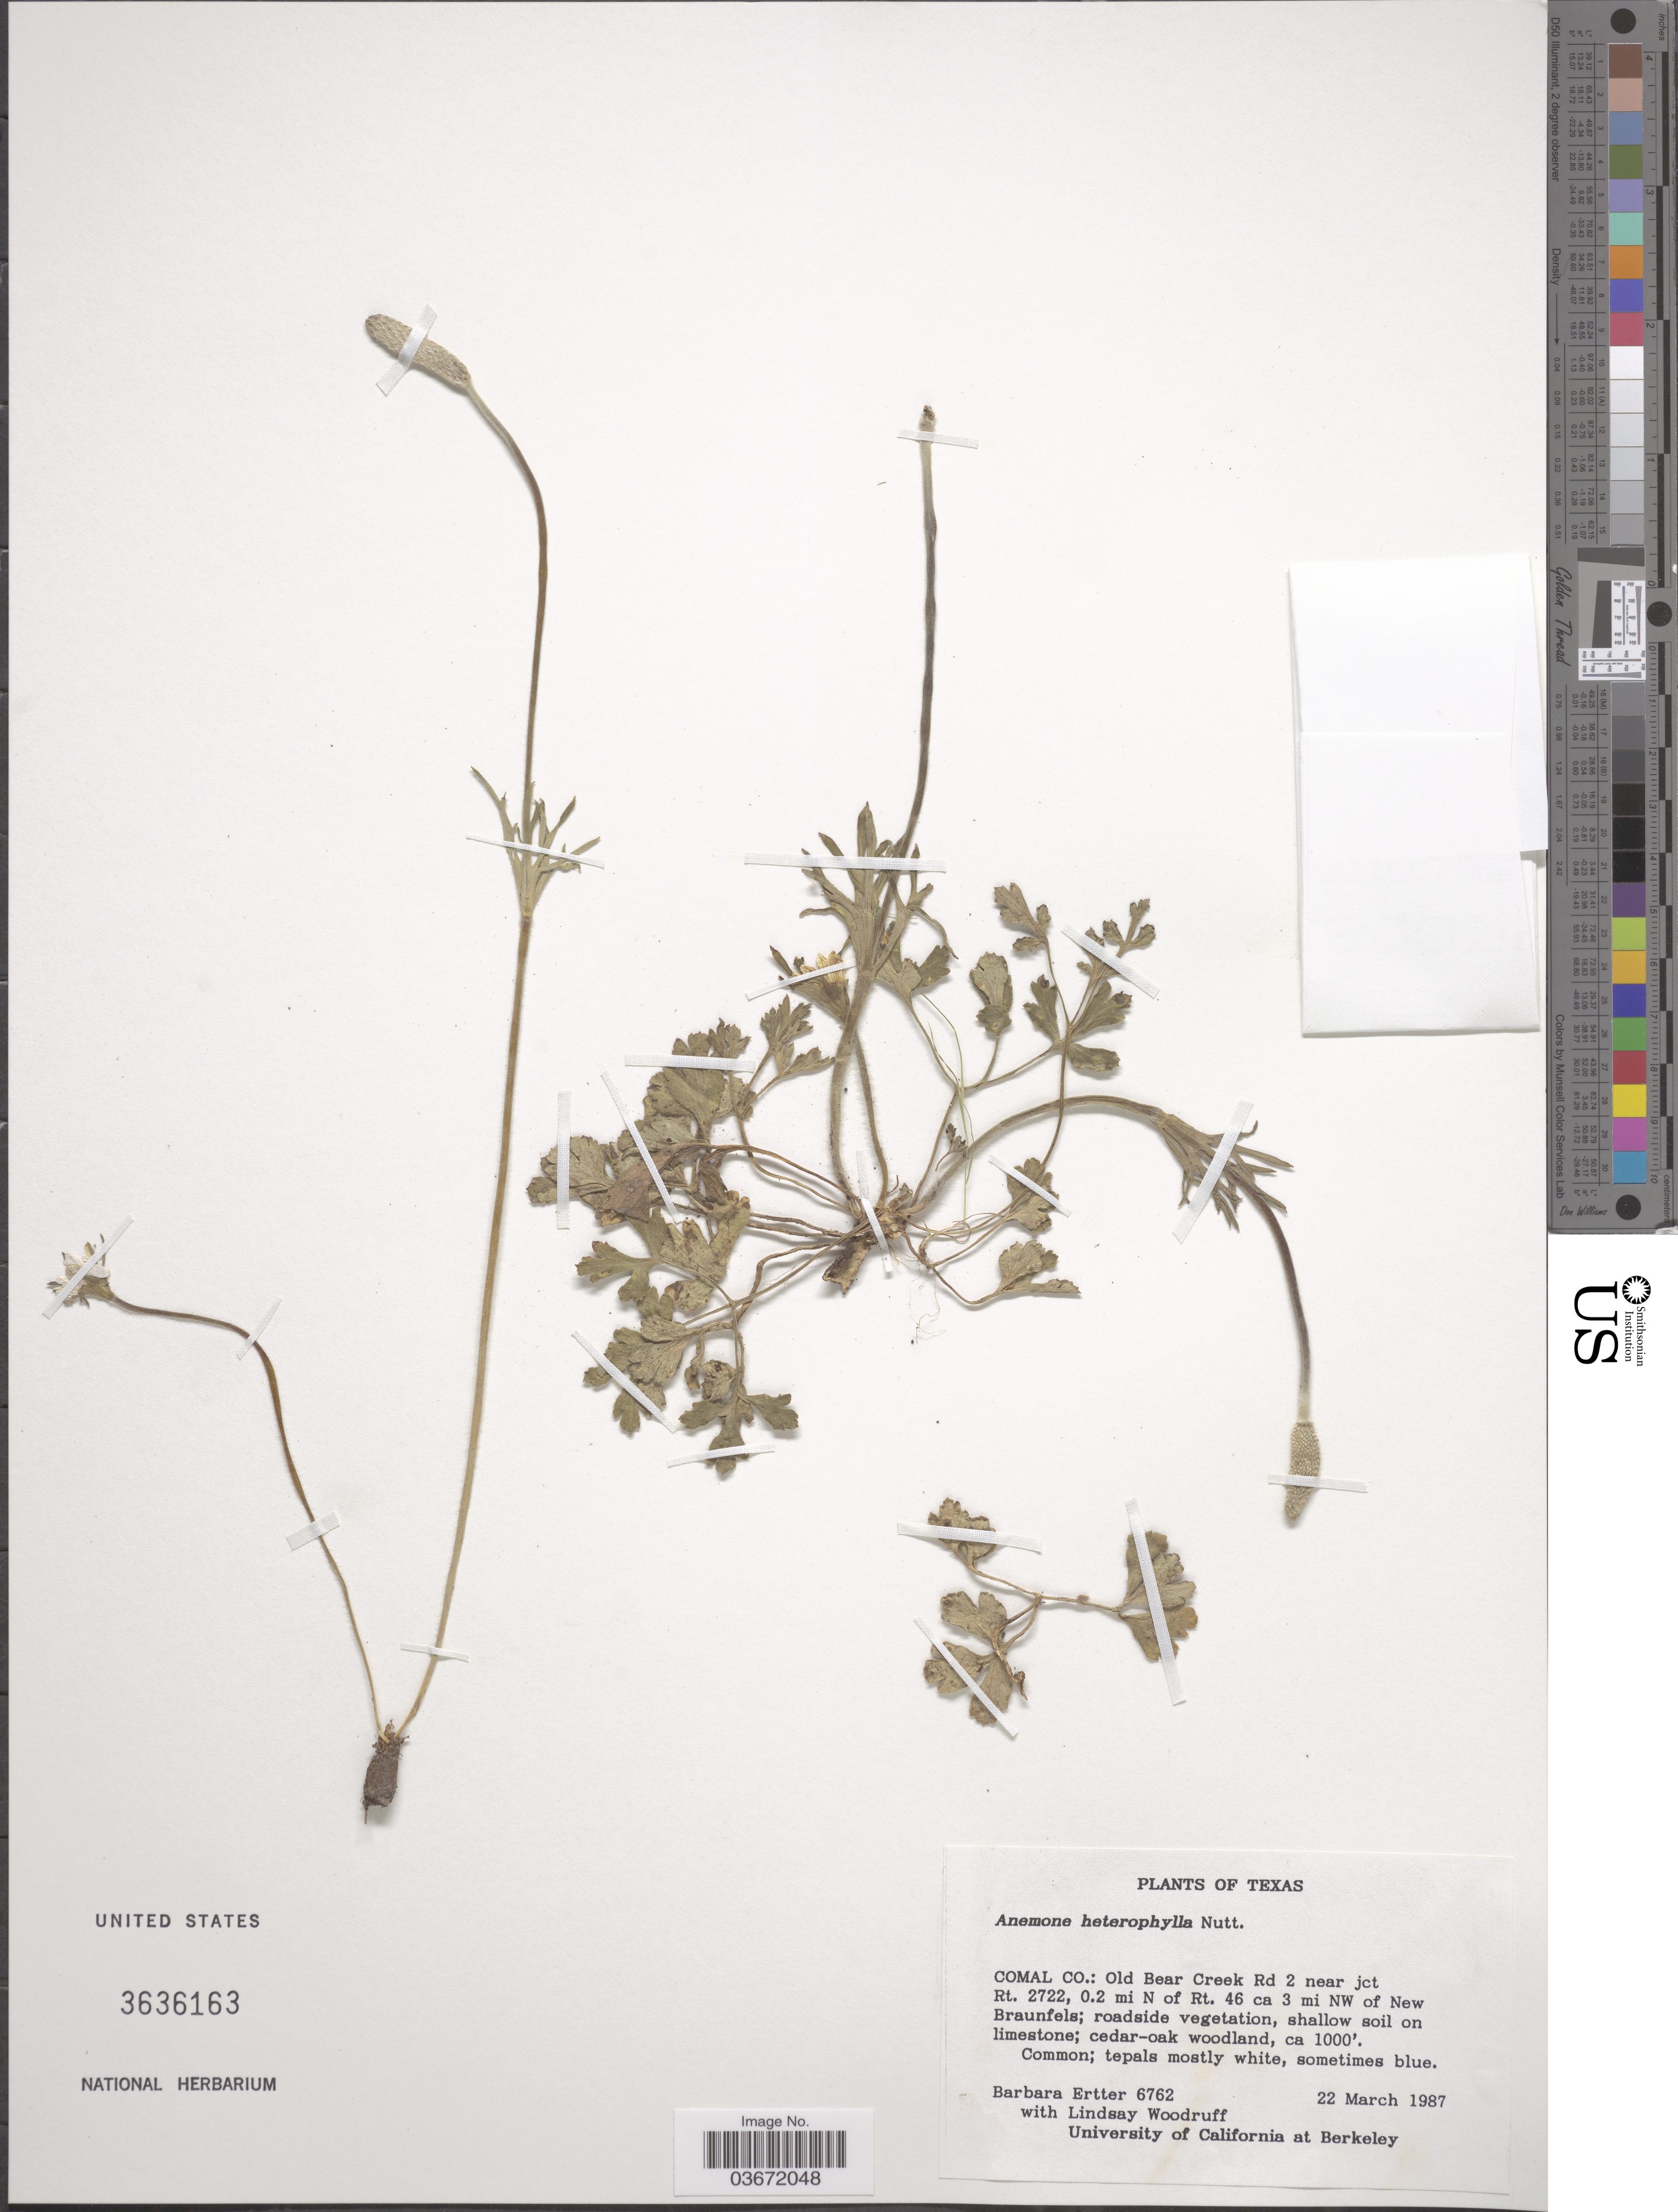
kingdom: Plantae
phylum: Tracheophyta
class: Magnoliopsida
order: Ranunculales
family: Ranunculaceae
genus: Anemone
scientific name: Anemone heterophylla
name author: Nutt. & Alph. Wood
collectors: B. Ertter & L. Woodruff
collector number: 6762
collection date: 1987-03-22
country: United States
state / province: Texas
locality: Comal Co.: Old Bear Creek Rd 2 near jct Rt. 2722, 0.2 mi N of Rt. 46 ca 3 mi NW of New Braunfels.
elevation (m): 305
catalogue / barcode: US 3636163